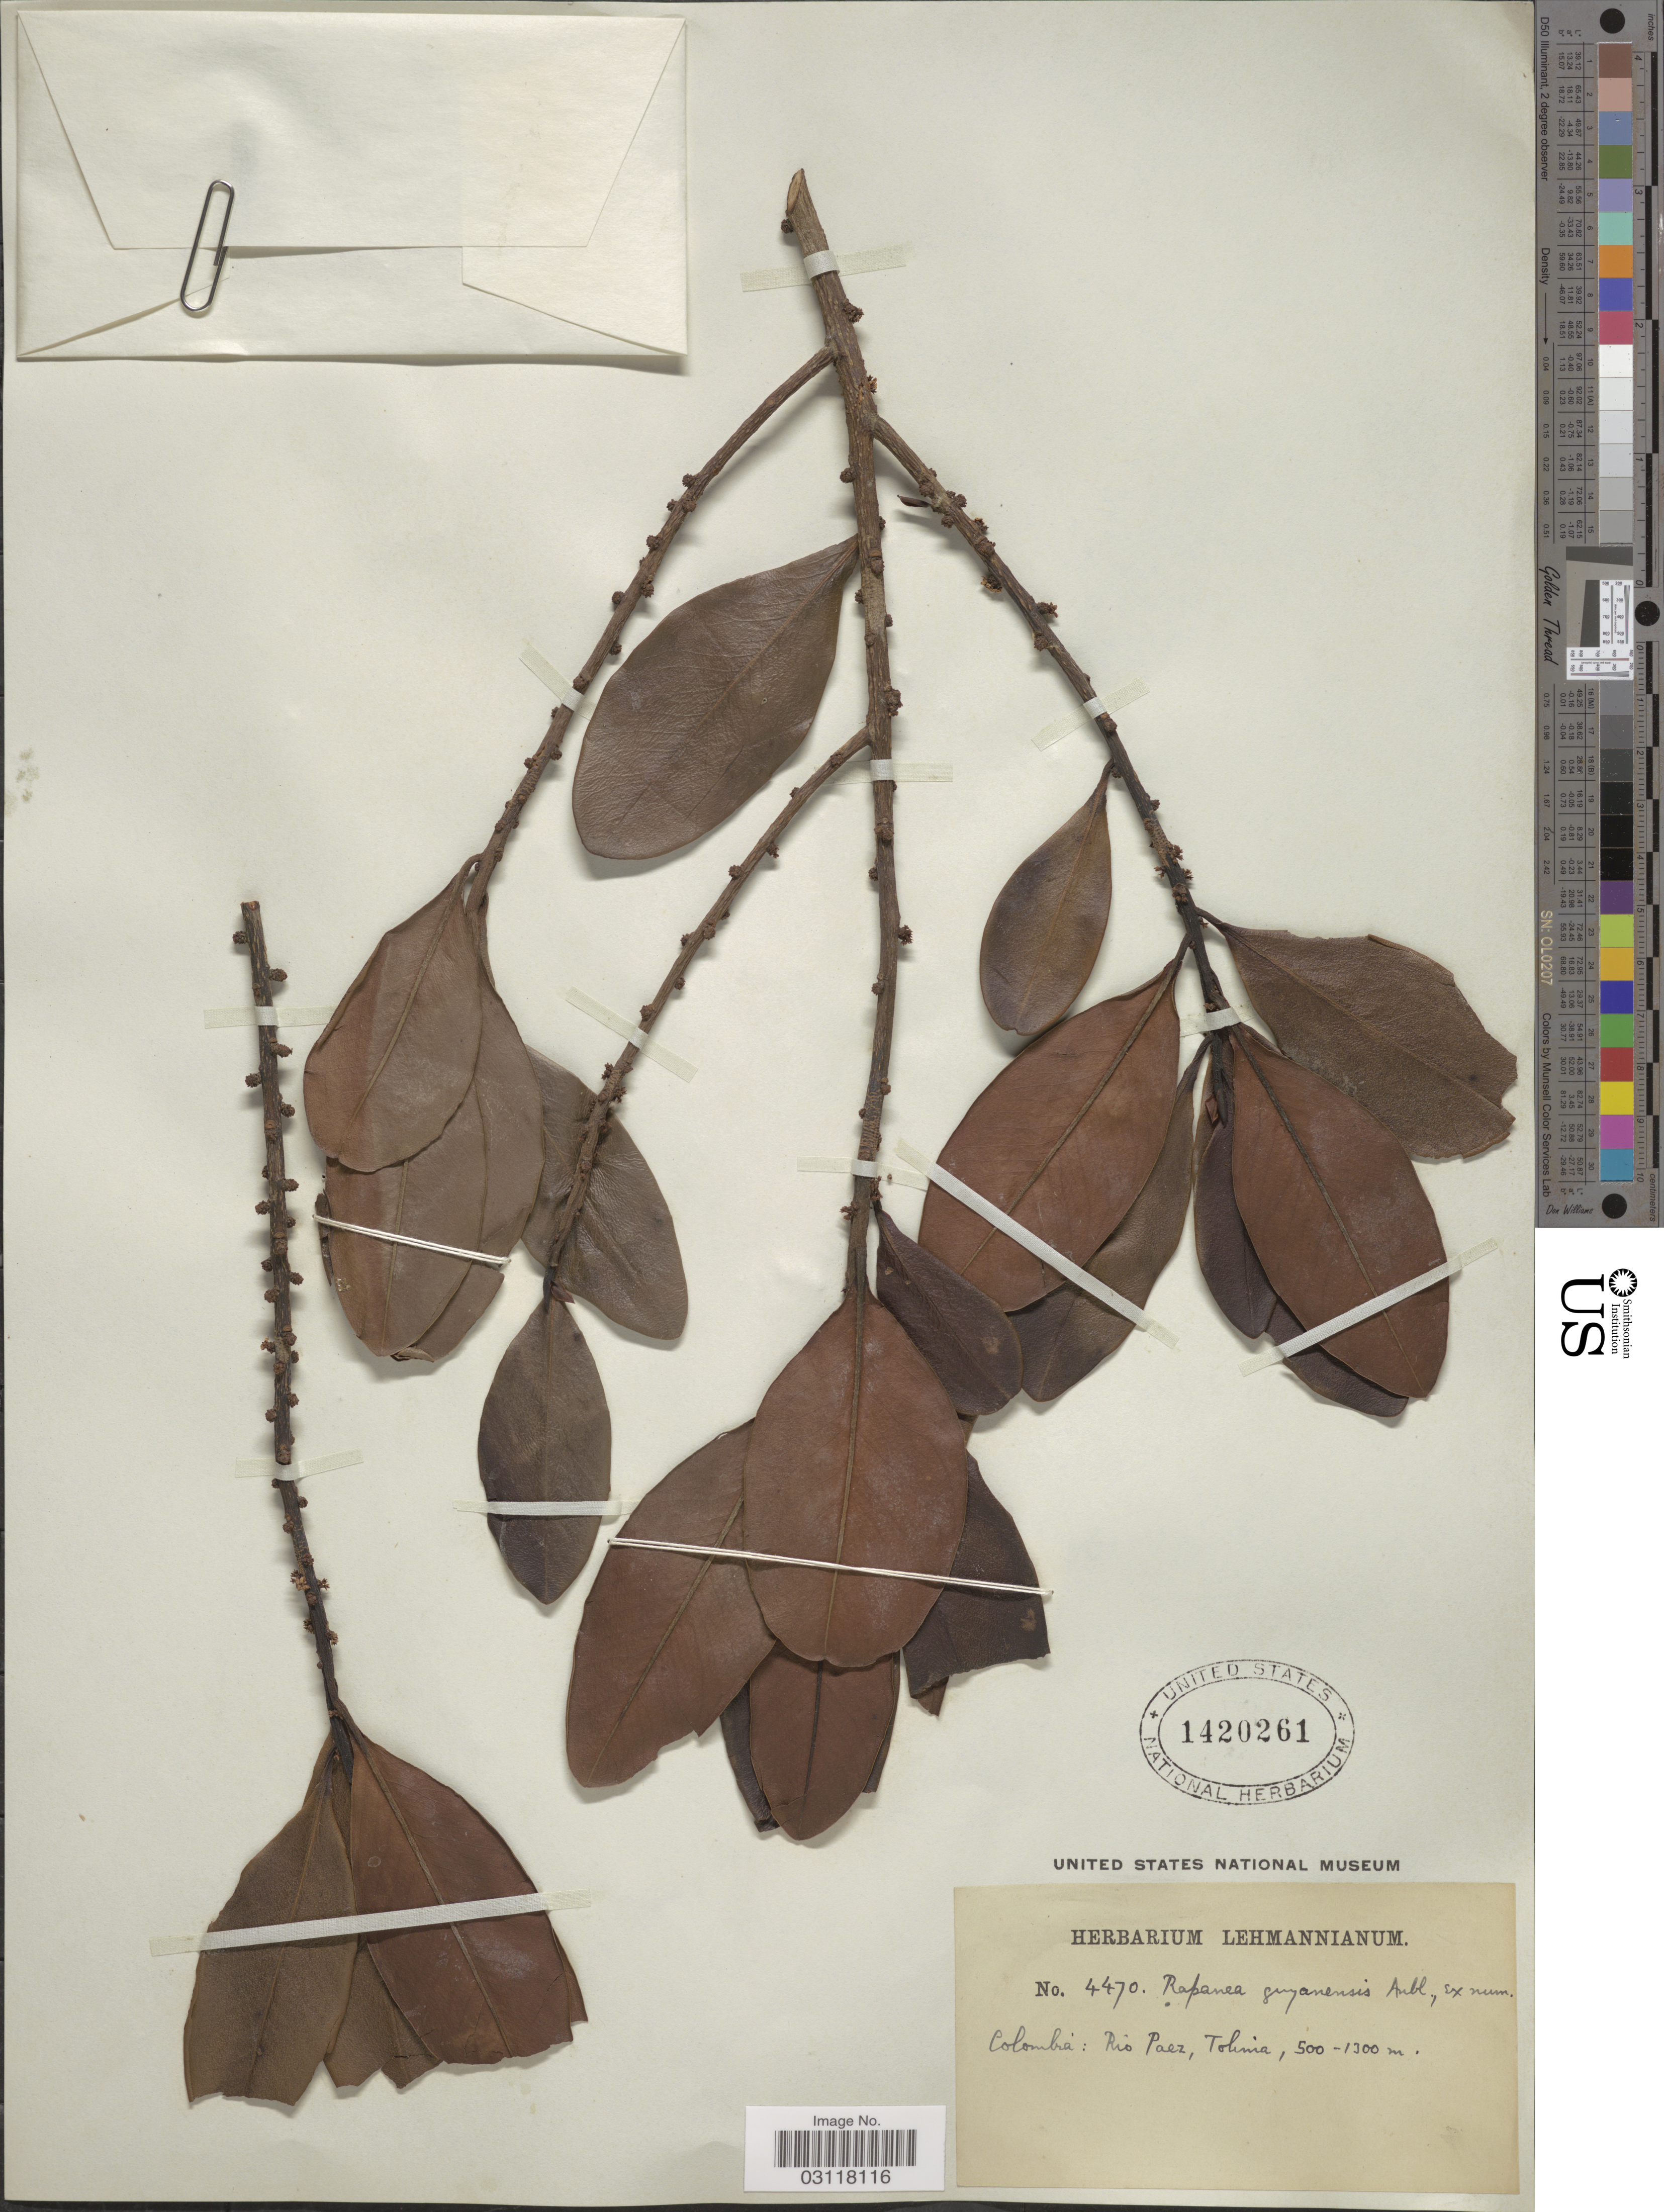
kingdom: Plantae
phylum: Tracheophyta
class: Magnoliopsida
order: Ericales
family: Primulaceae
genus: Rapanea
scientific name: Rapanea guianensis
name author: Aubl.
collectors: ex herb. Lehmannianum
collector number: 4470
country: Colombia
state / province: Tolima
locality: Rio Paez.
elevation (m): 500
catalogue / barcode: US 1420261